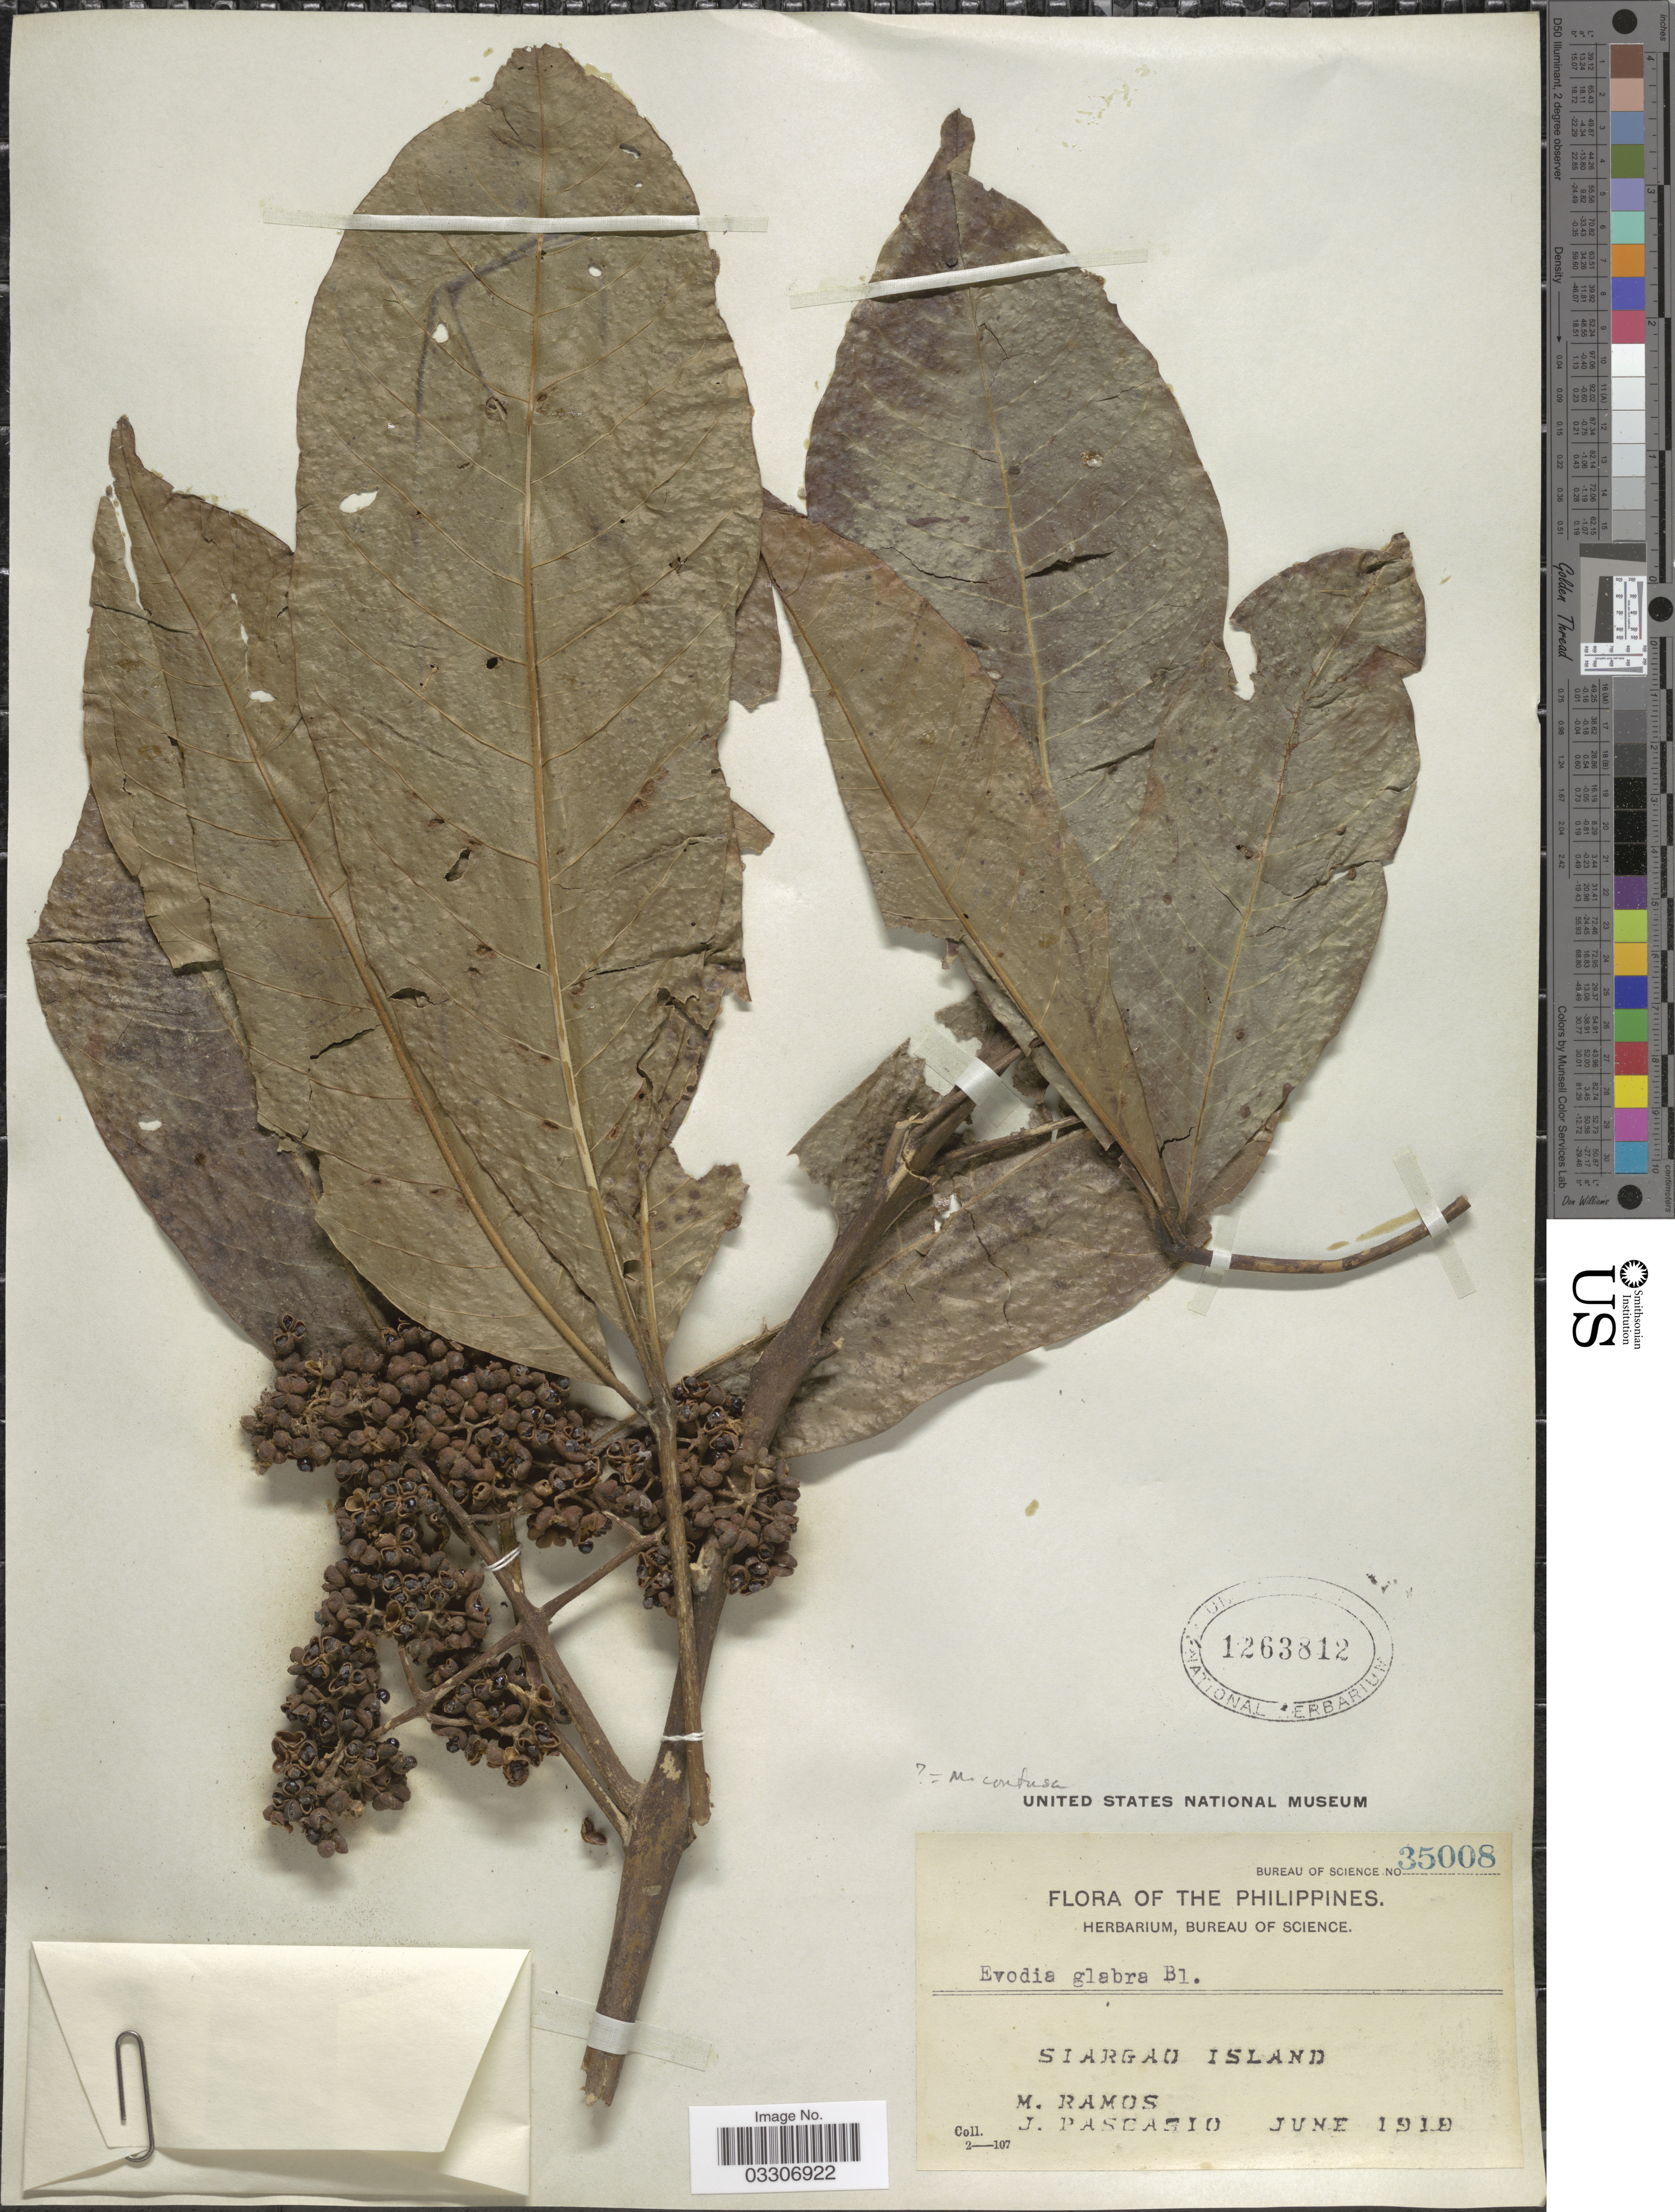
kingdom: Plantae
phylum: Tracheophyta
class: Magnoliopsida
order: Sapindales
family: Rutaceae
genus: Melicope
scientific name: Melicope confusa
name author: (Merr.) P.S. Liu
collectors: M. Ramos & J. Pascasio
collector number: Bureau of Science 35008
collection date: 1919-06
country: Philippines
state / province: Caraga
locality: Siargao Island.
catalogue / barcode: US 1263812